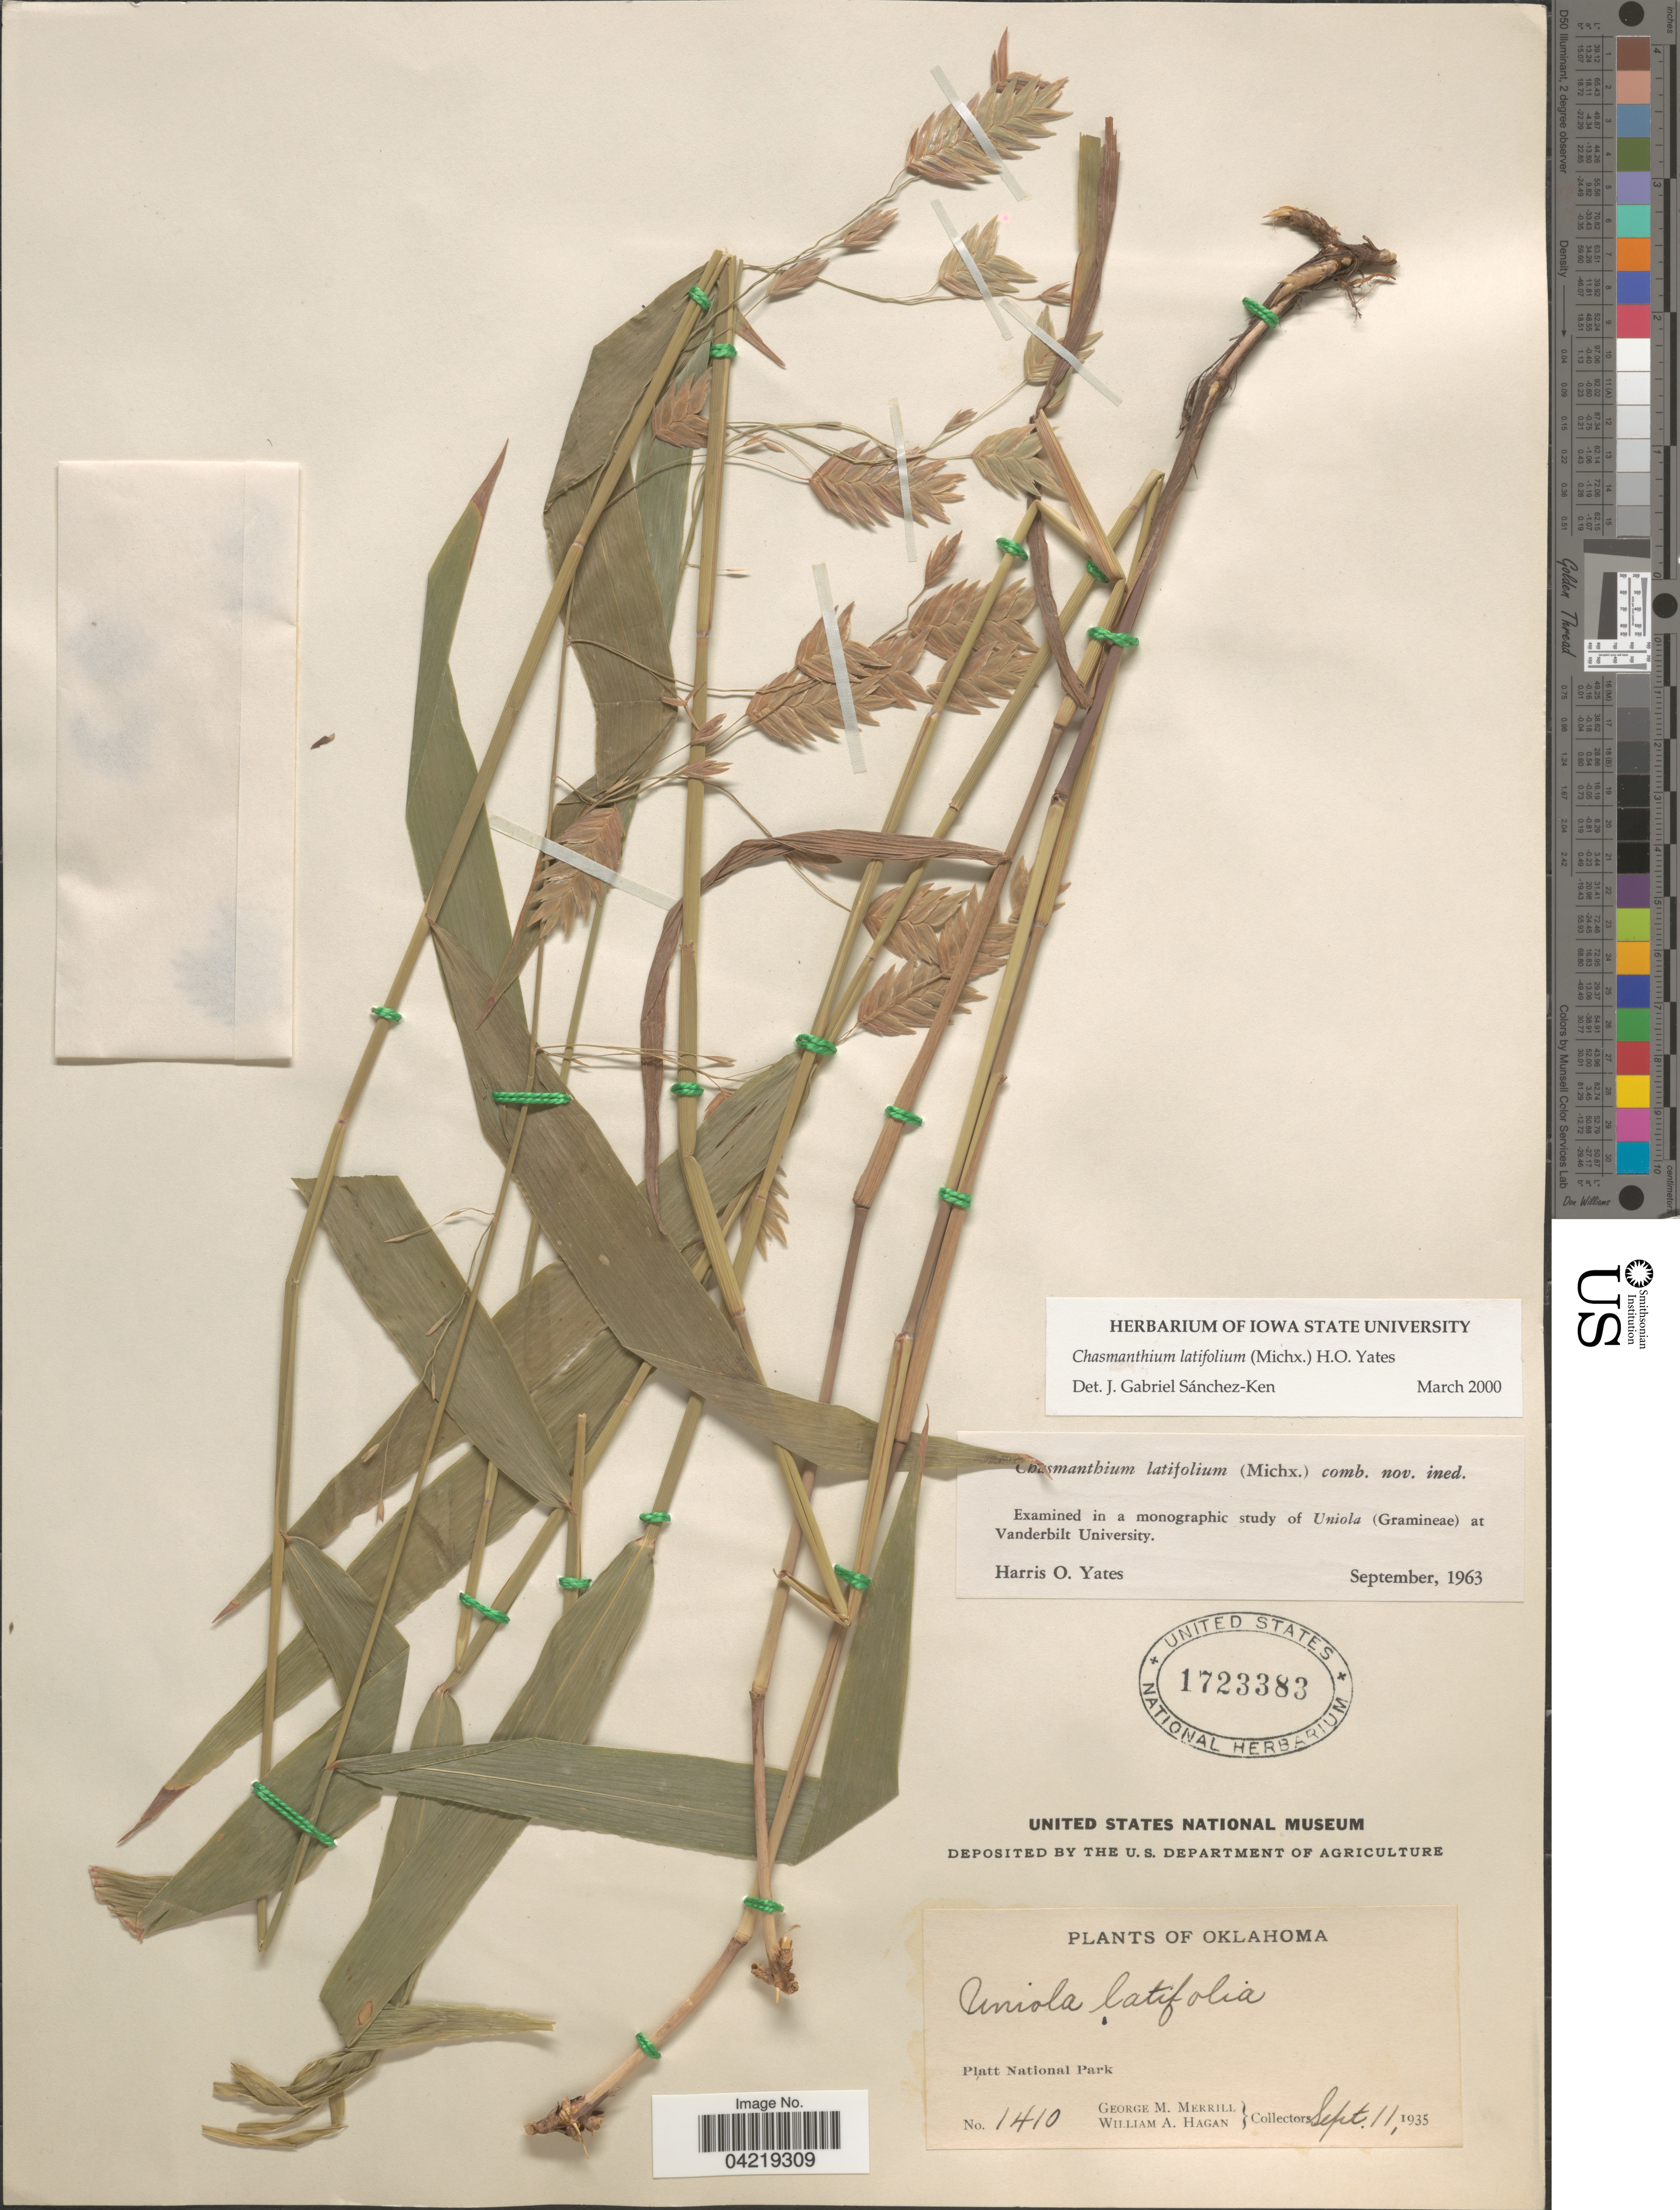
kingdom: Plantae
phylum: Tracheophyta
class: Liliopsida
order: Poales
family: Poaceae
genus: Chasmanthium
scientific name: Chasmanthium latifolium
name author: (Michx.) H.O. Yates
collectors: G. M. Merrill & W. Hagan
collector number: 1410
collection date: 1935-09-11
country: United States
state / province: Oklahoma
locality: Platt National Park.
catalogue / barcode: US 1723383